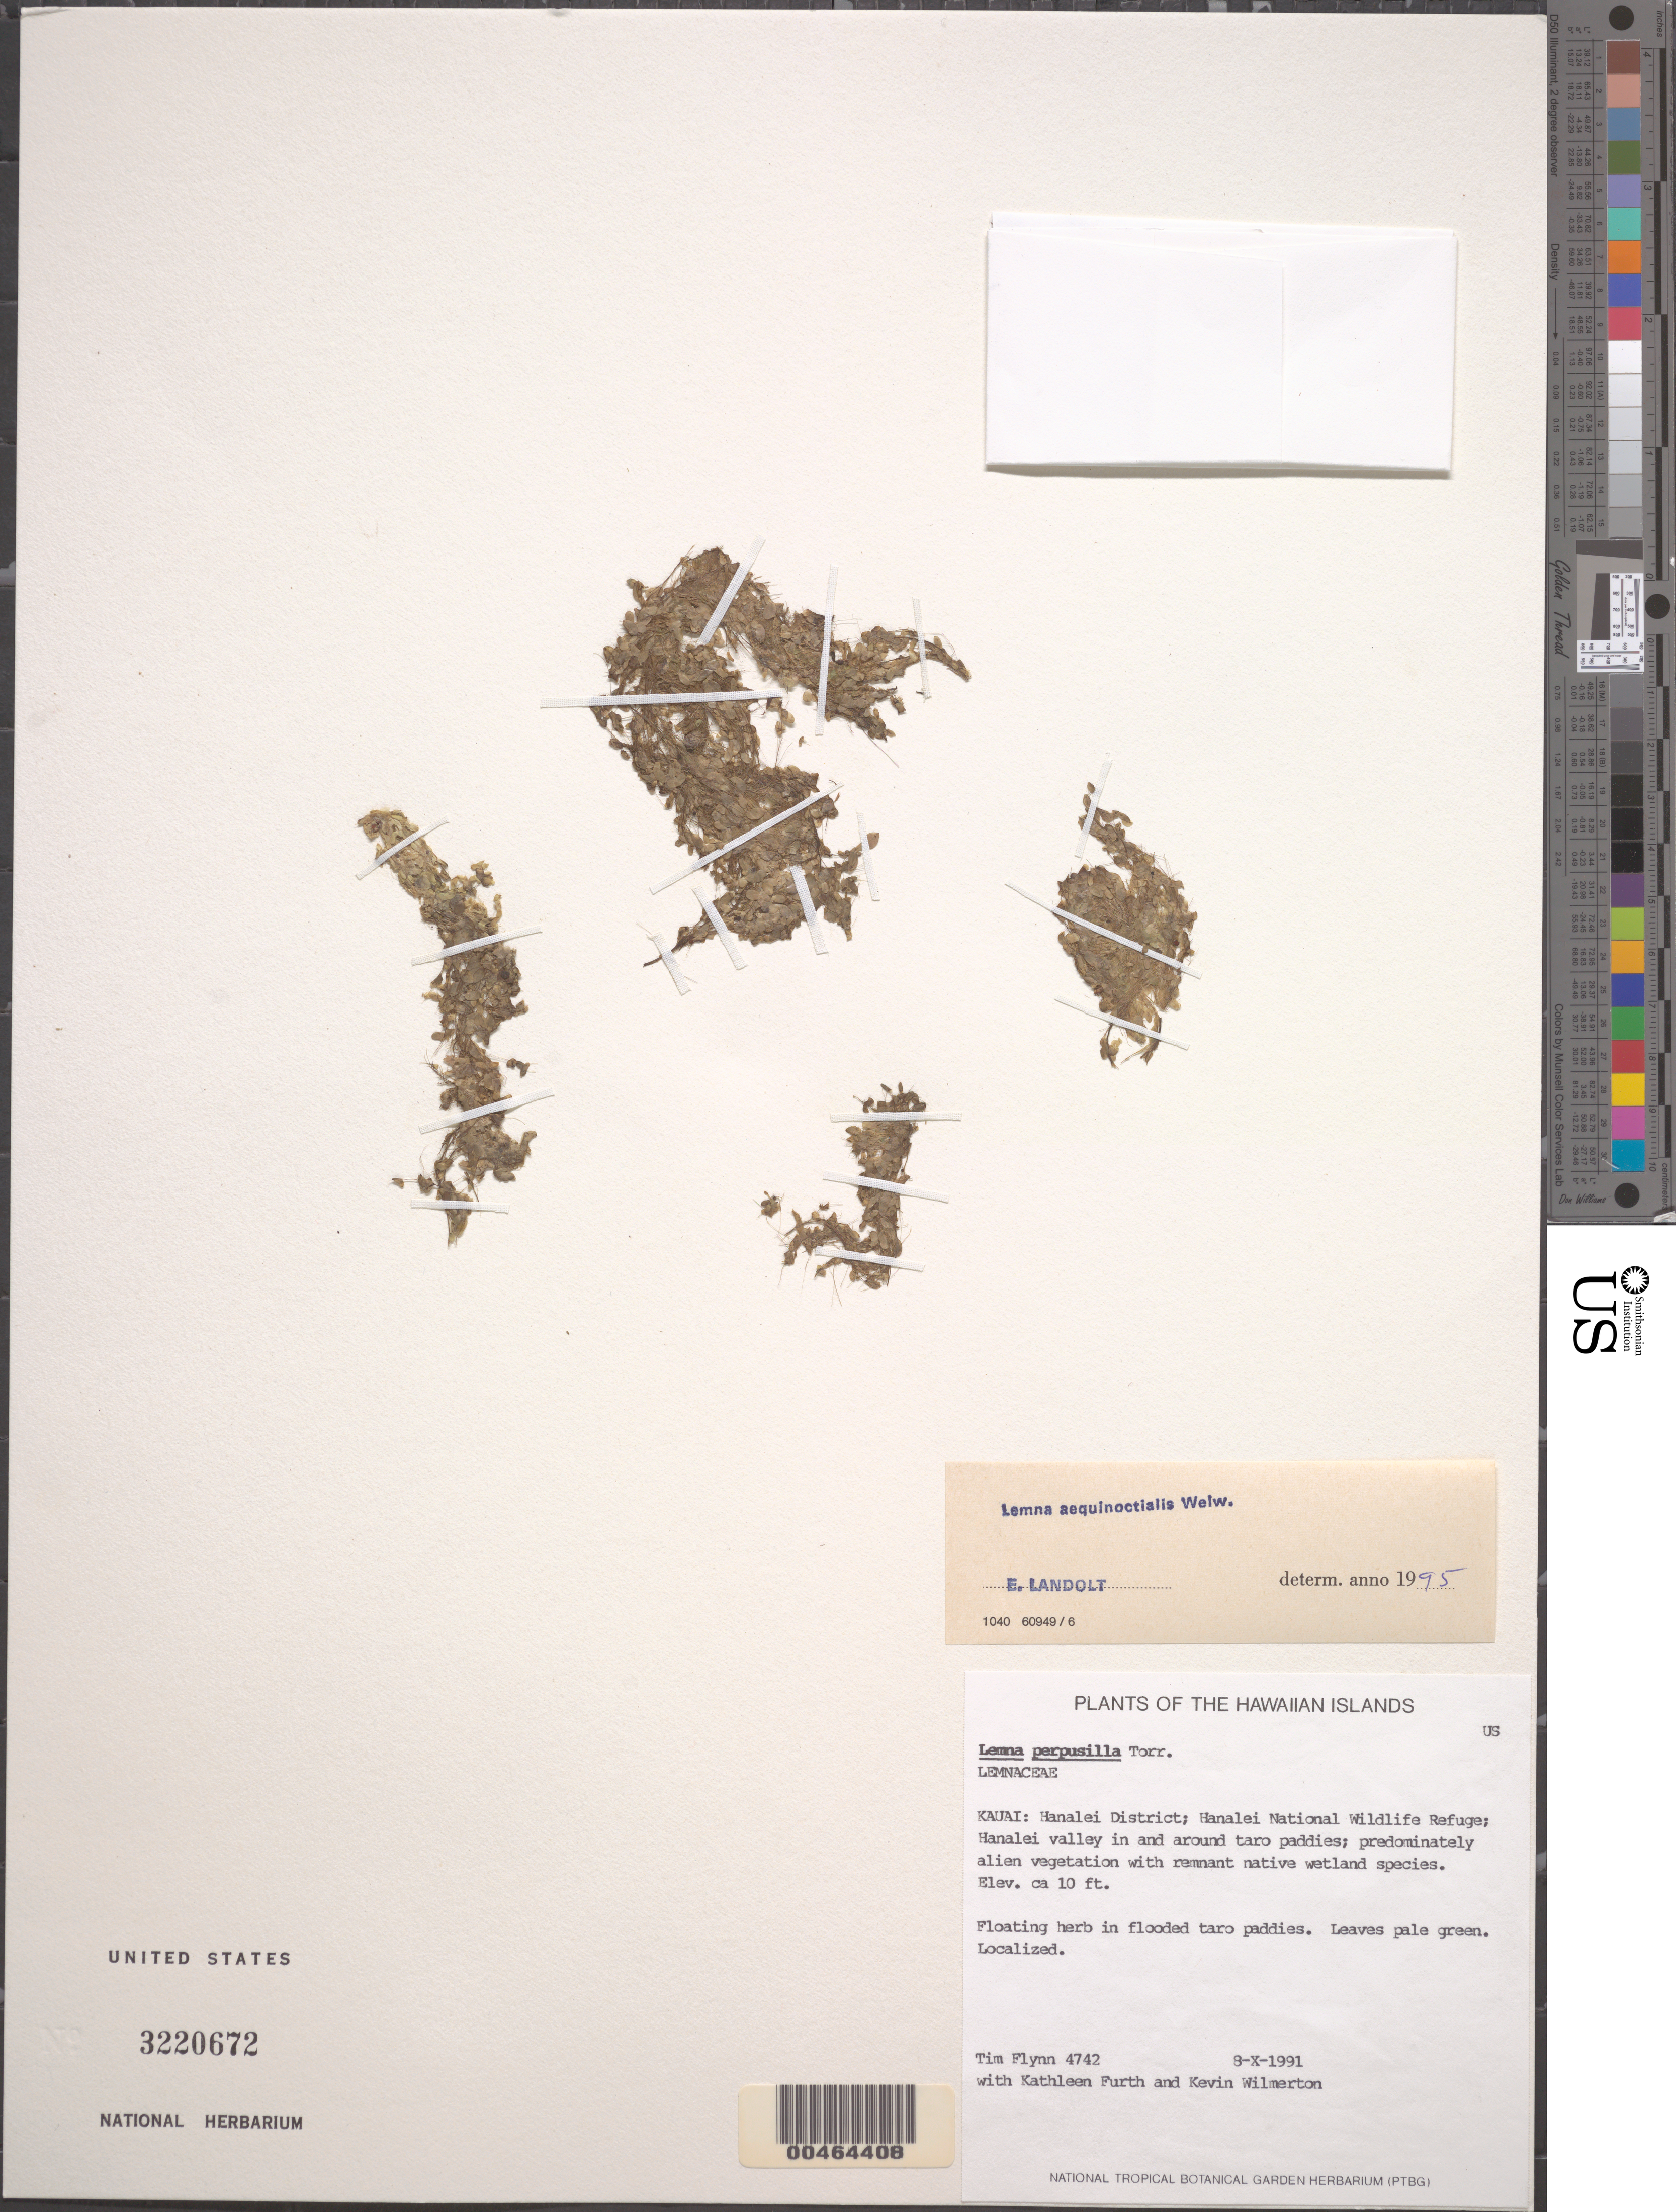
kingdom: Plantae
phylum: Tracheophyta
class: Liliopsida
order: Alismatales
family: Araceae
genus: Lemna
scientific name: Lemna aequinoctialis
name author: Welw.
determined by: Landolt, E.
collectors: T. W. Flynn, K. Furth & K. Wilmerton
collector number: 4742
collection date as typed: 8 Oct 1991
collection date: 1991-10-08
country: United States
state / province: Hawaii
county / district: Kauai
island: Kaua'i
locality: Hanalei District; Hanalei National Wildlife Refuge; Hanalei valley in and around taro paddies.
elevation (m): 3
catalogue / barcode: US 3220672